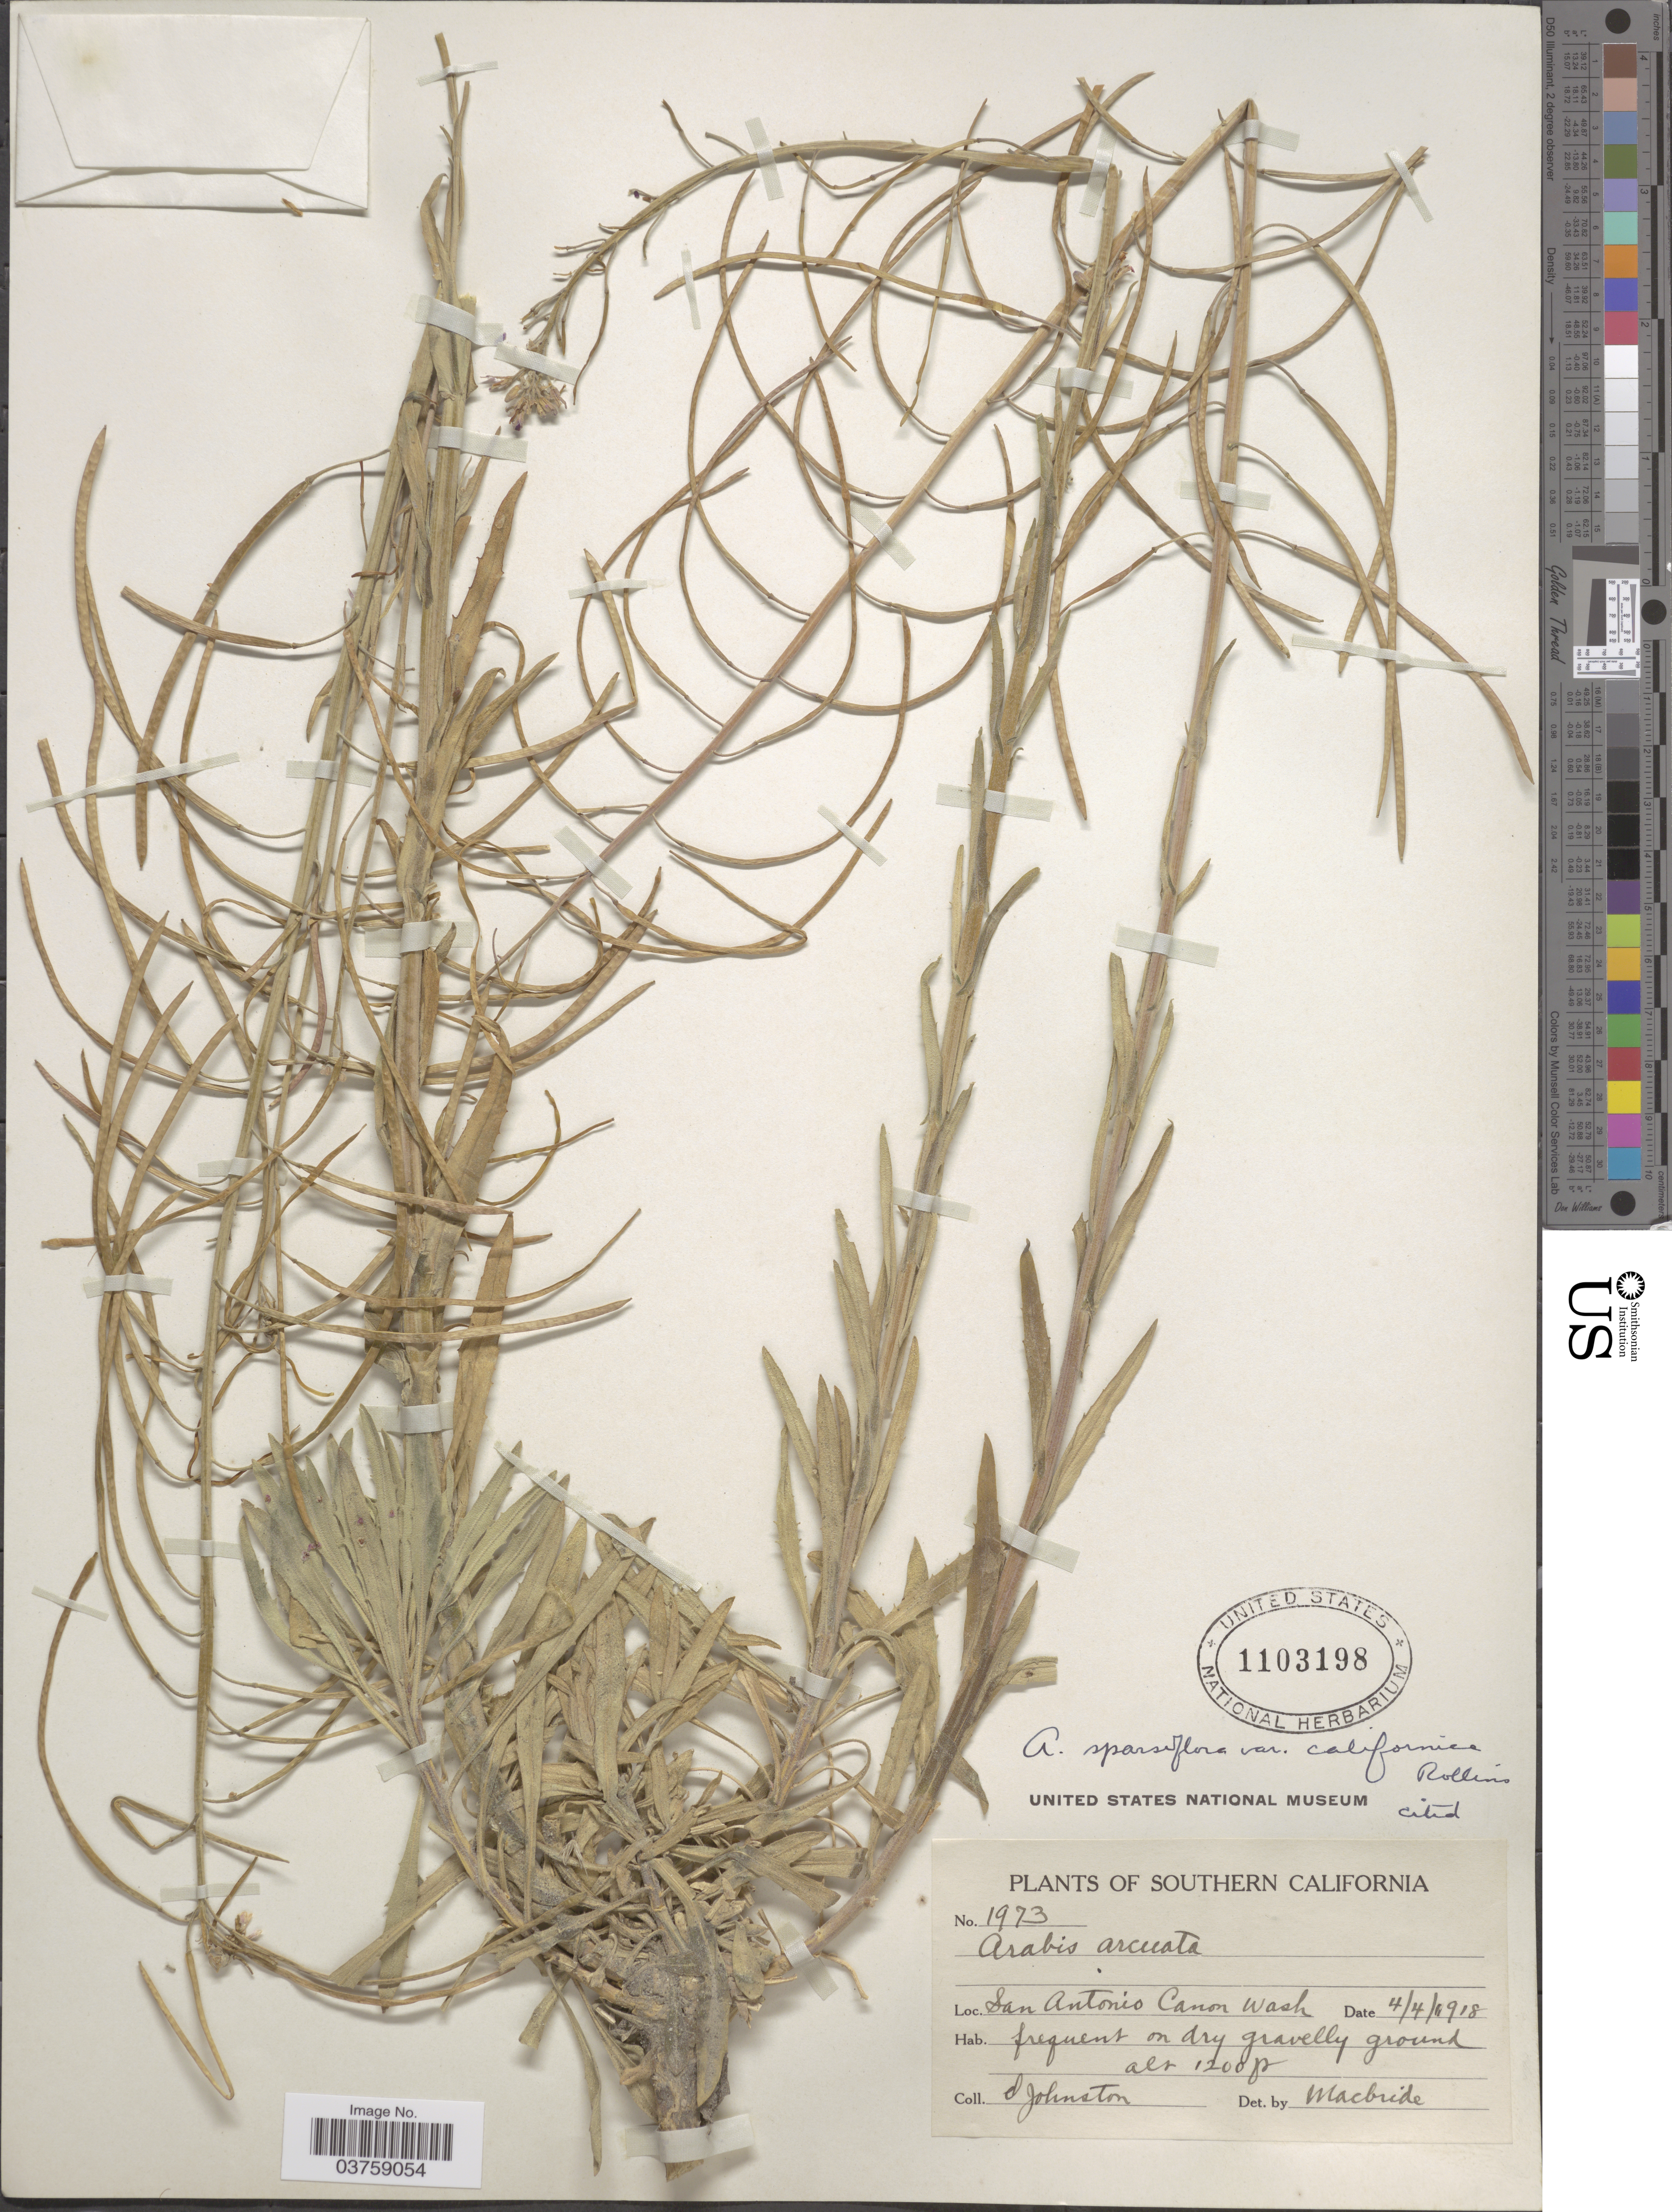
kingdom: Plantae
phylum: Tracheophyta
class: Magnoliopsida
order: Brassicales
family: Brassicaceae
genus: Arabis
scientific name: Arabis sparsiflora var. californica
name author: Rollins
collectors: I. Johnston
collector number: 1973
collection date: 1918-04-04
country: United States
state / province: California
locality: Southern California. San Antonio Canon Wash.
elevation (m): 366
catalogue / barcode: US 1103198